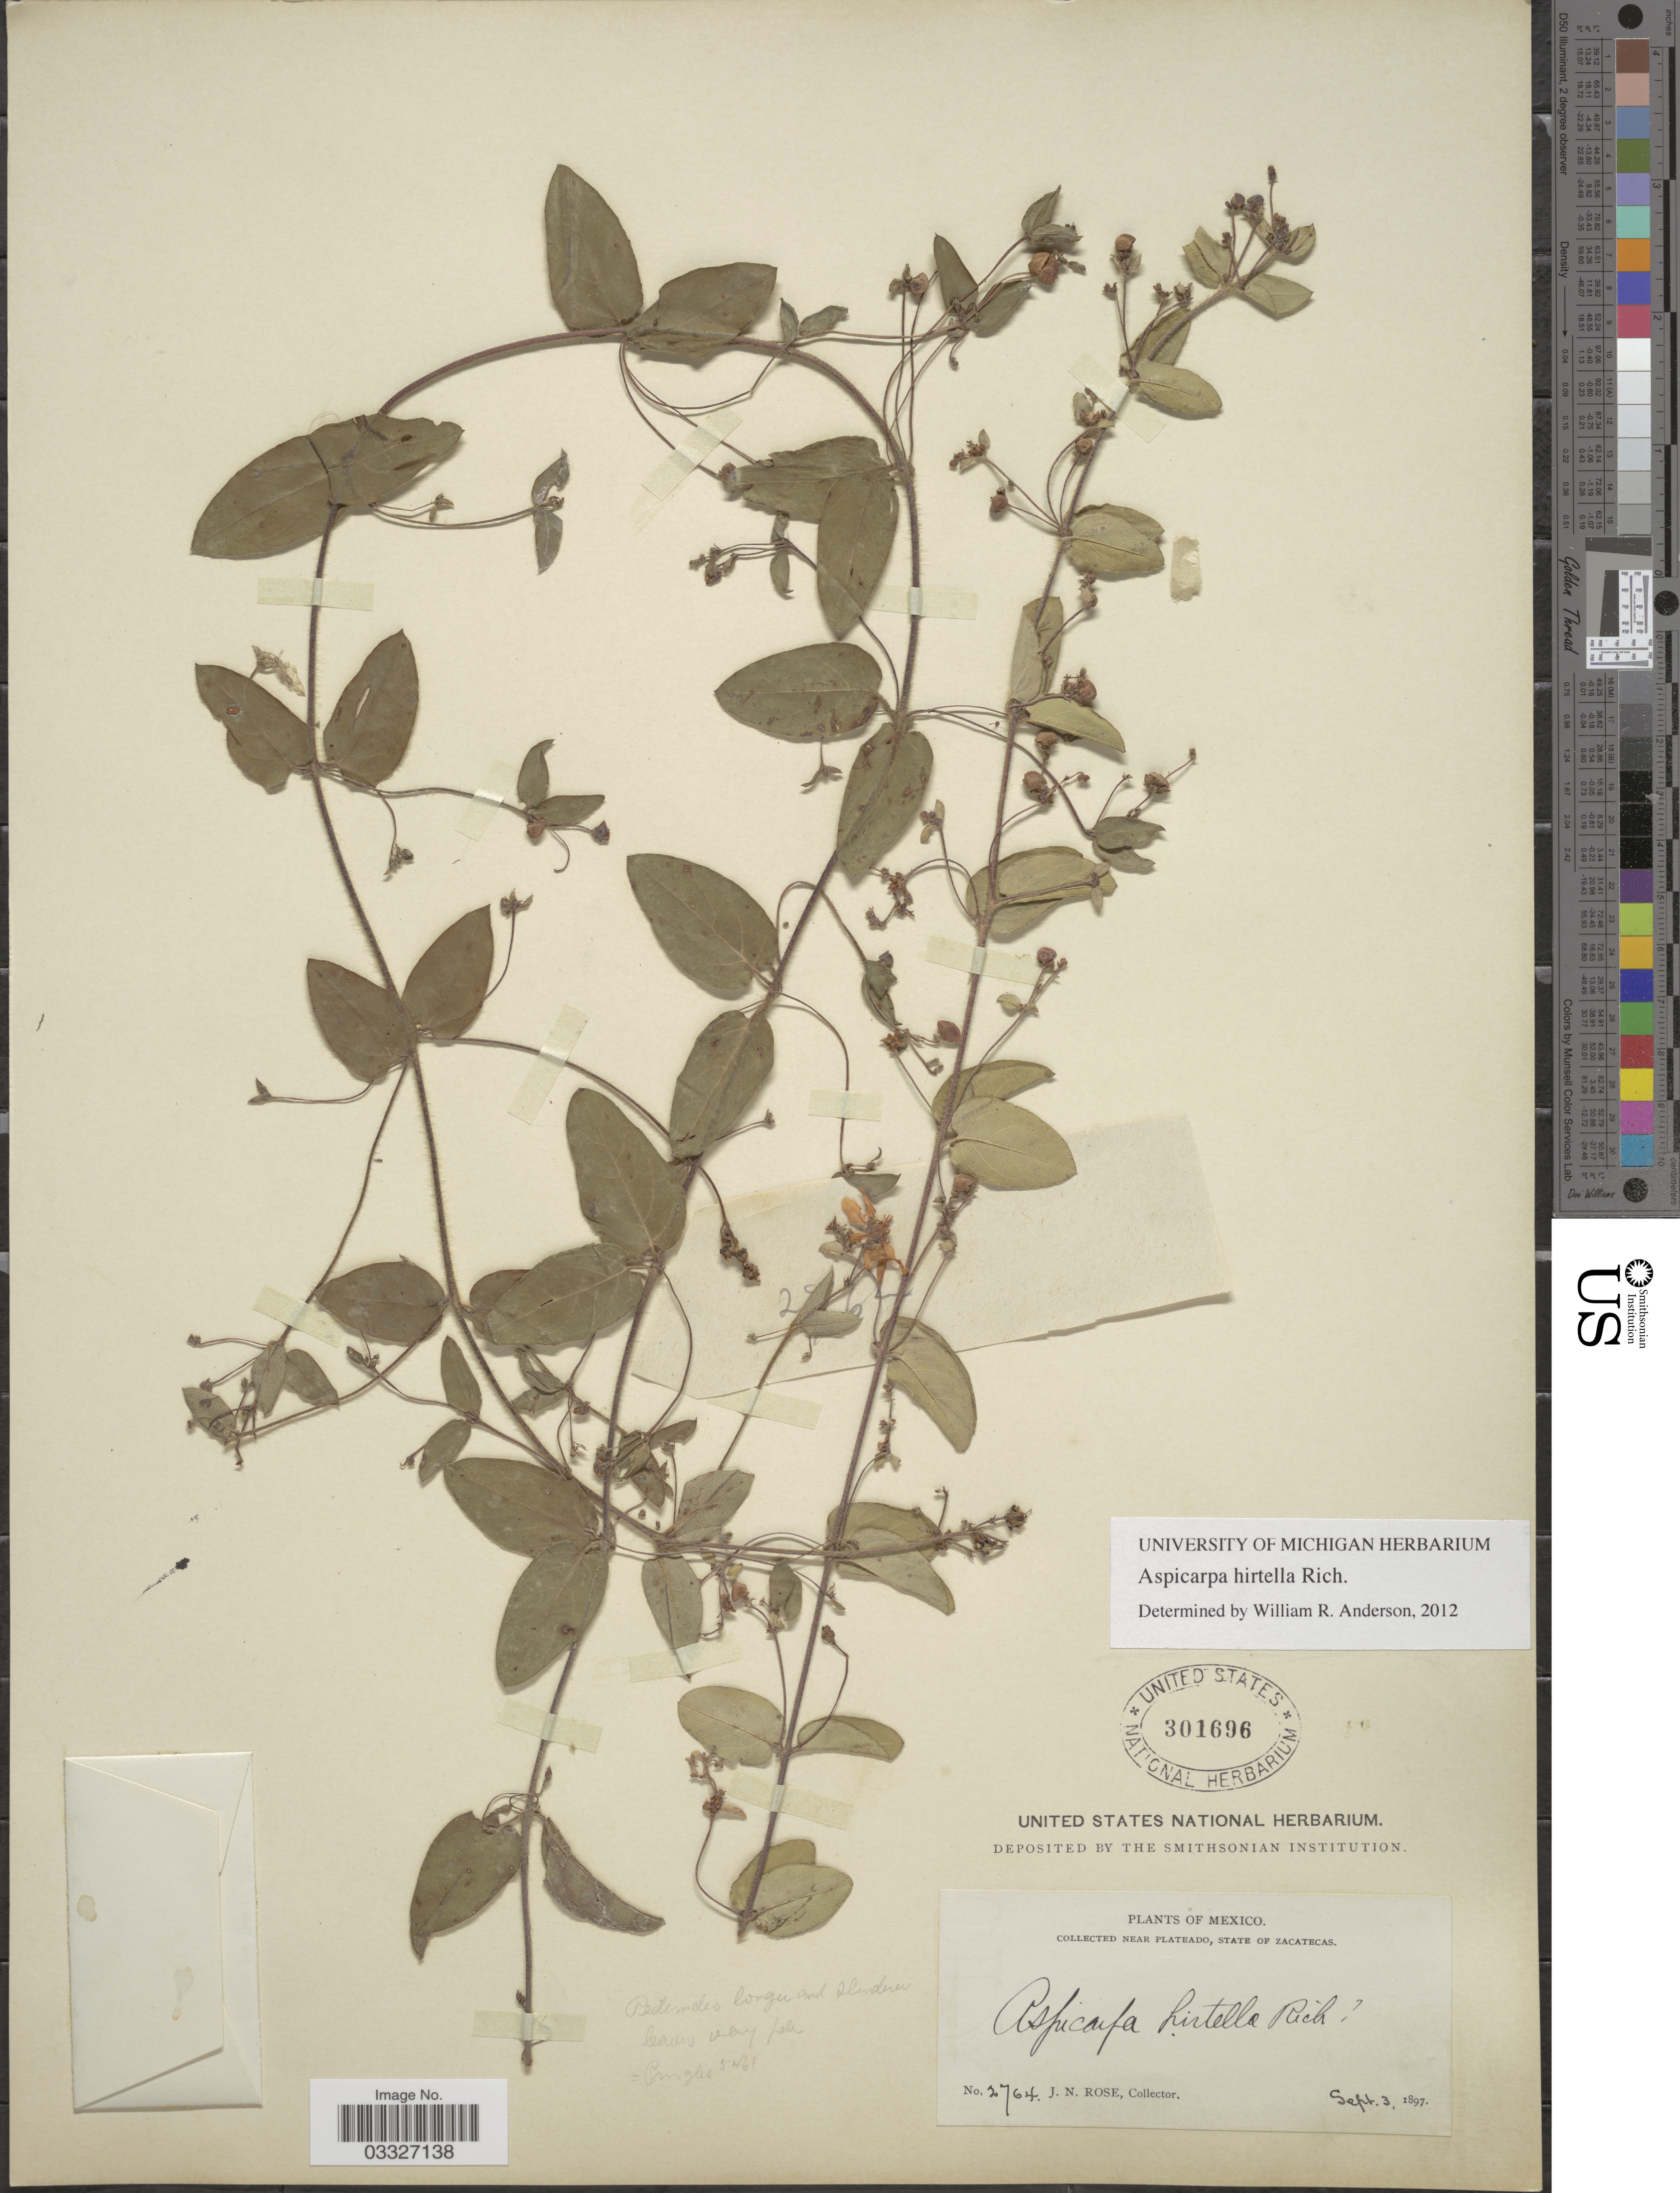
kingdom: Plantae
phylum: Tracheophyta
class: Magnoliopsida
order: Malpighiales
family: Malpighiaceae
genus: Aspicarpa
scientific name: Aspicarpa hirtella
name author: Rich.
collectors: J. N. Rose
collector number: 2764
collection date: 1897-09-03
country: Mexico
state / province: Zacatecas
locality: Near Plateado.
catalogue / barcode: US 301696